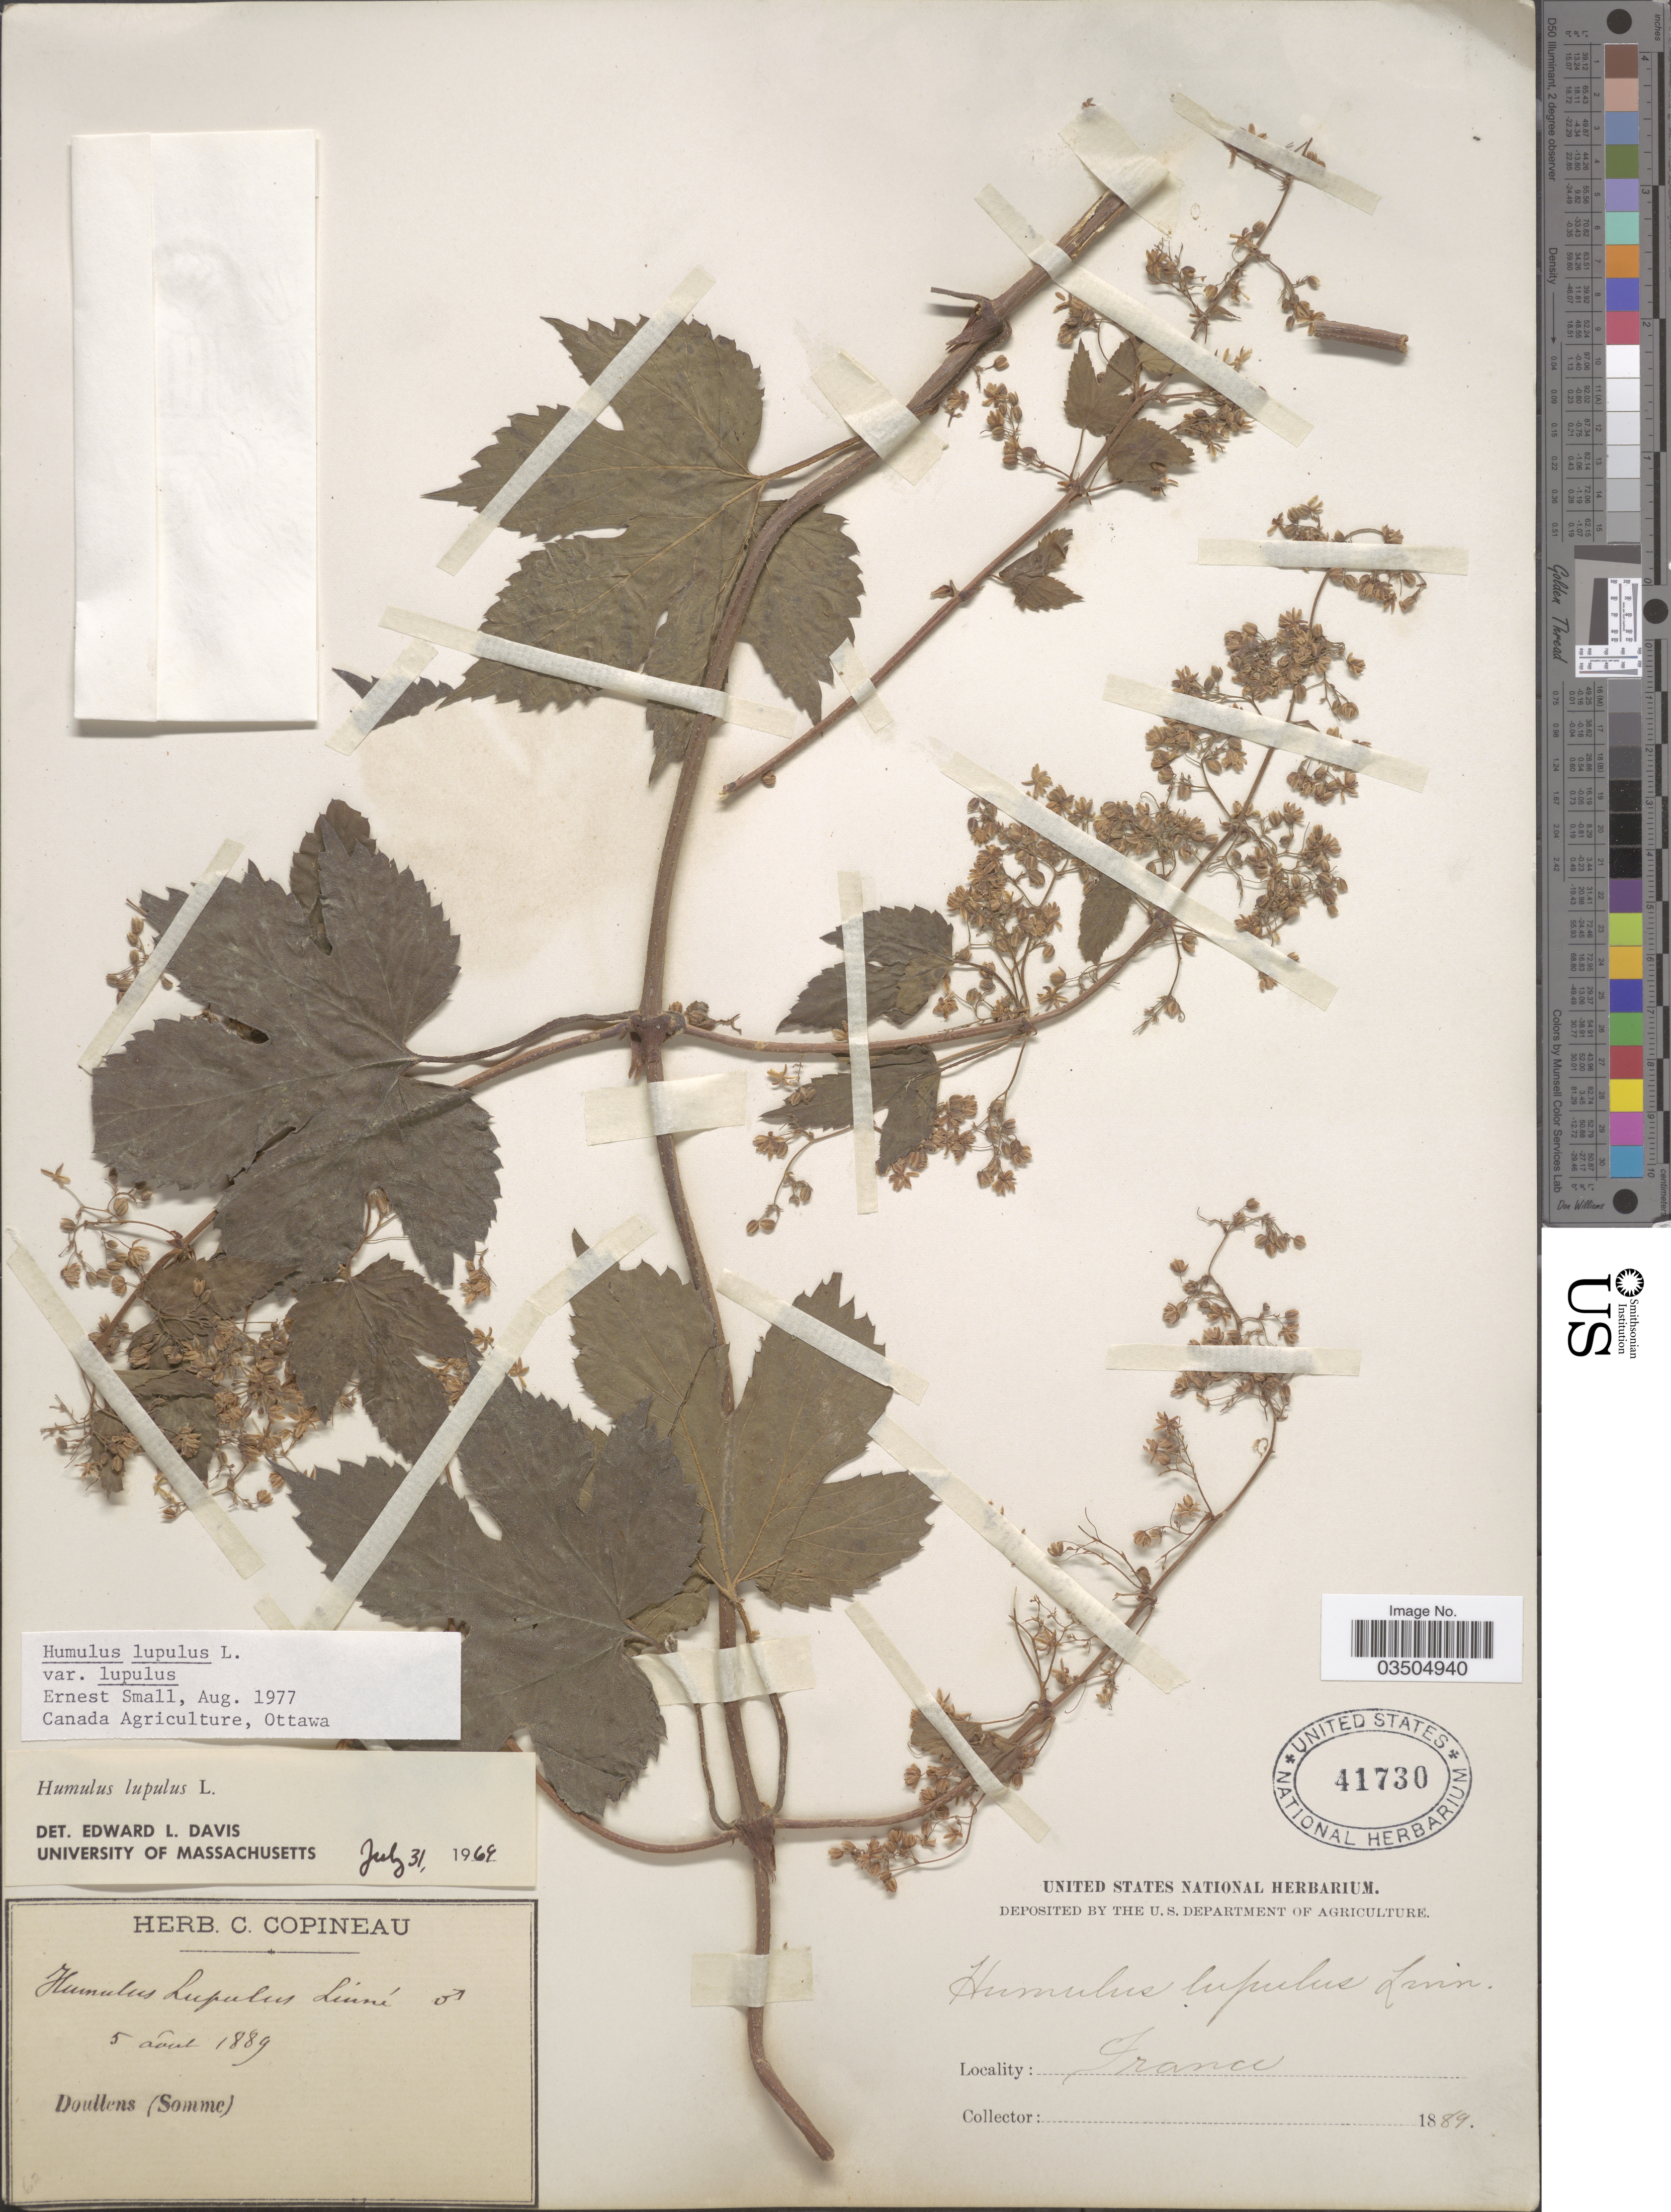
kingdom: Plantae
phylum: Tracheophyta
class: Magnoliopsida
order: Rosales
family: Cannabaceae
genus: Humulus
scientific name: Humulus lupulus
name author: L.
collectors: ex herb. C. Copineau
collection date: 1889-08-05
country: France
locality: Doullens (Somme).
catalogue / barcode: US 41730